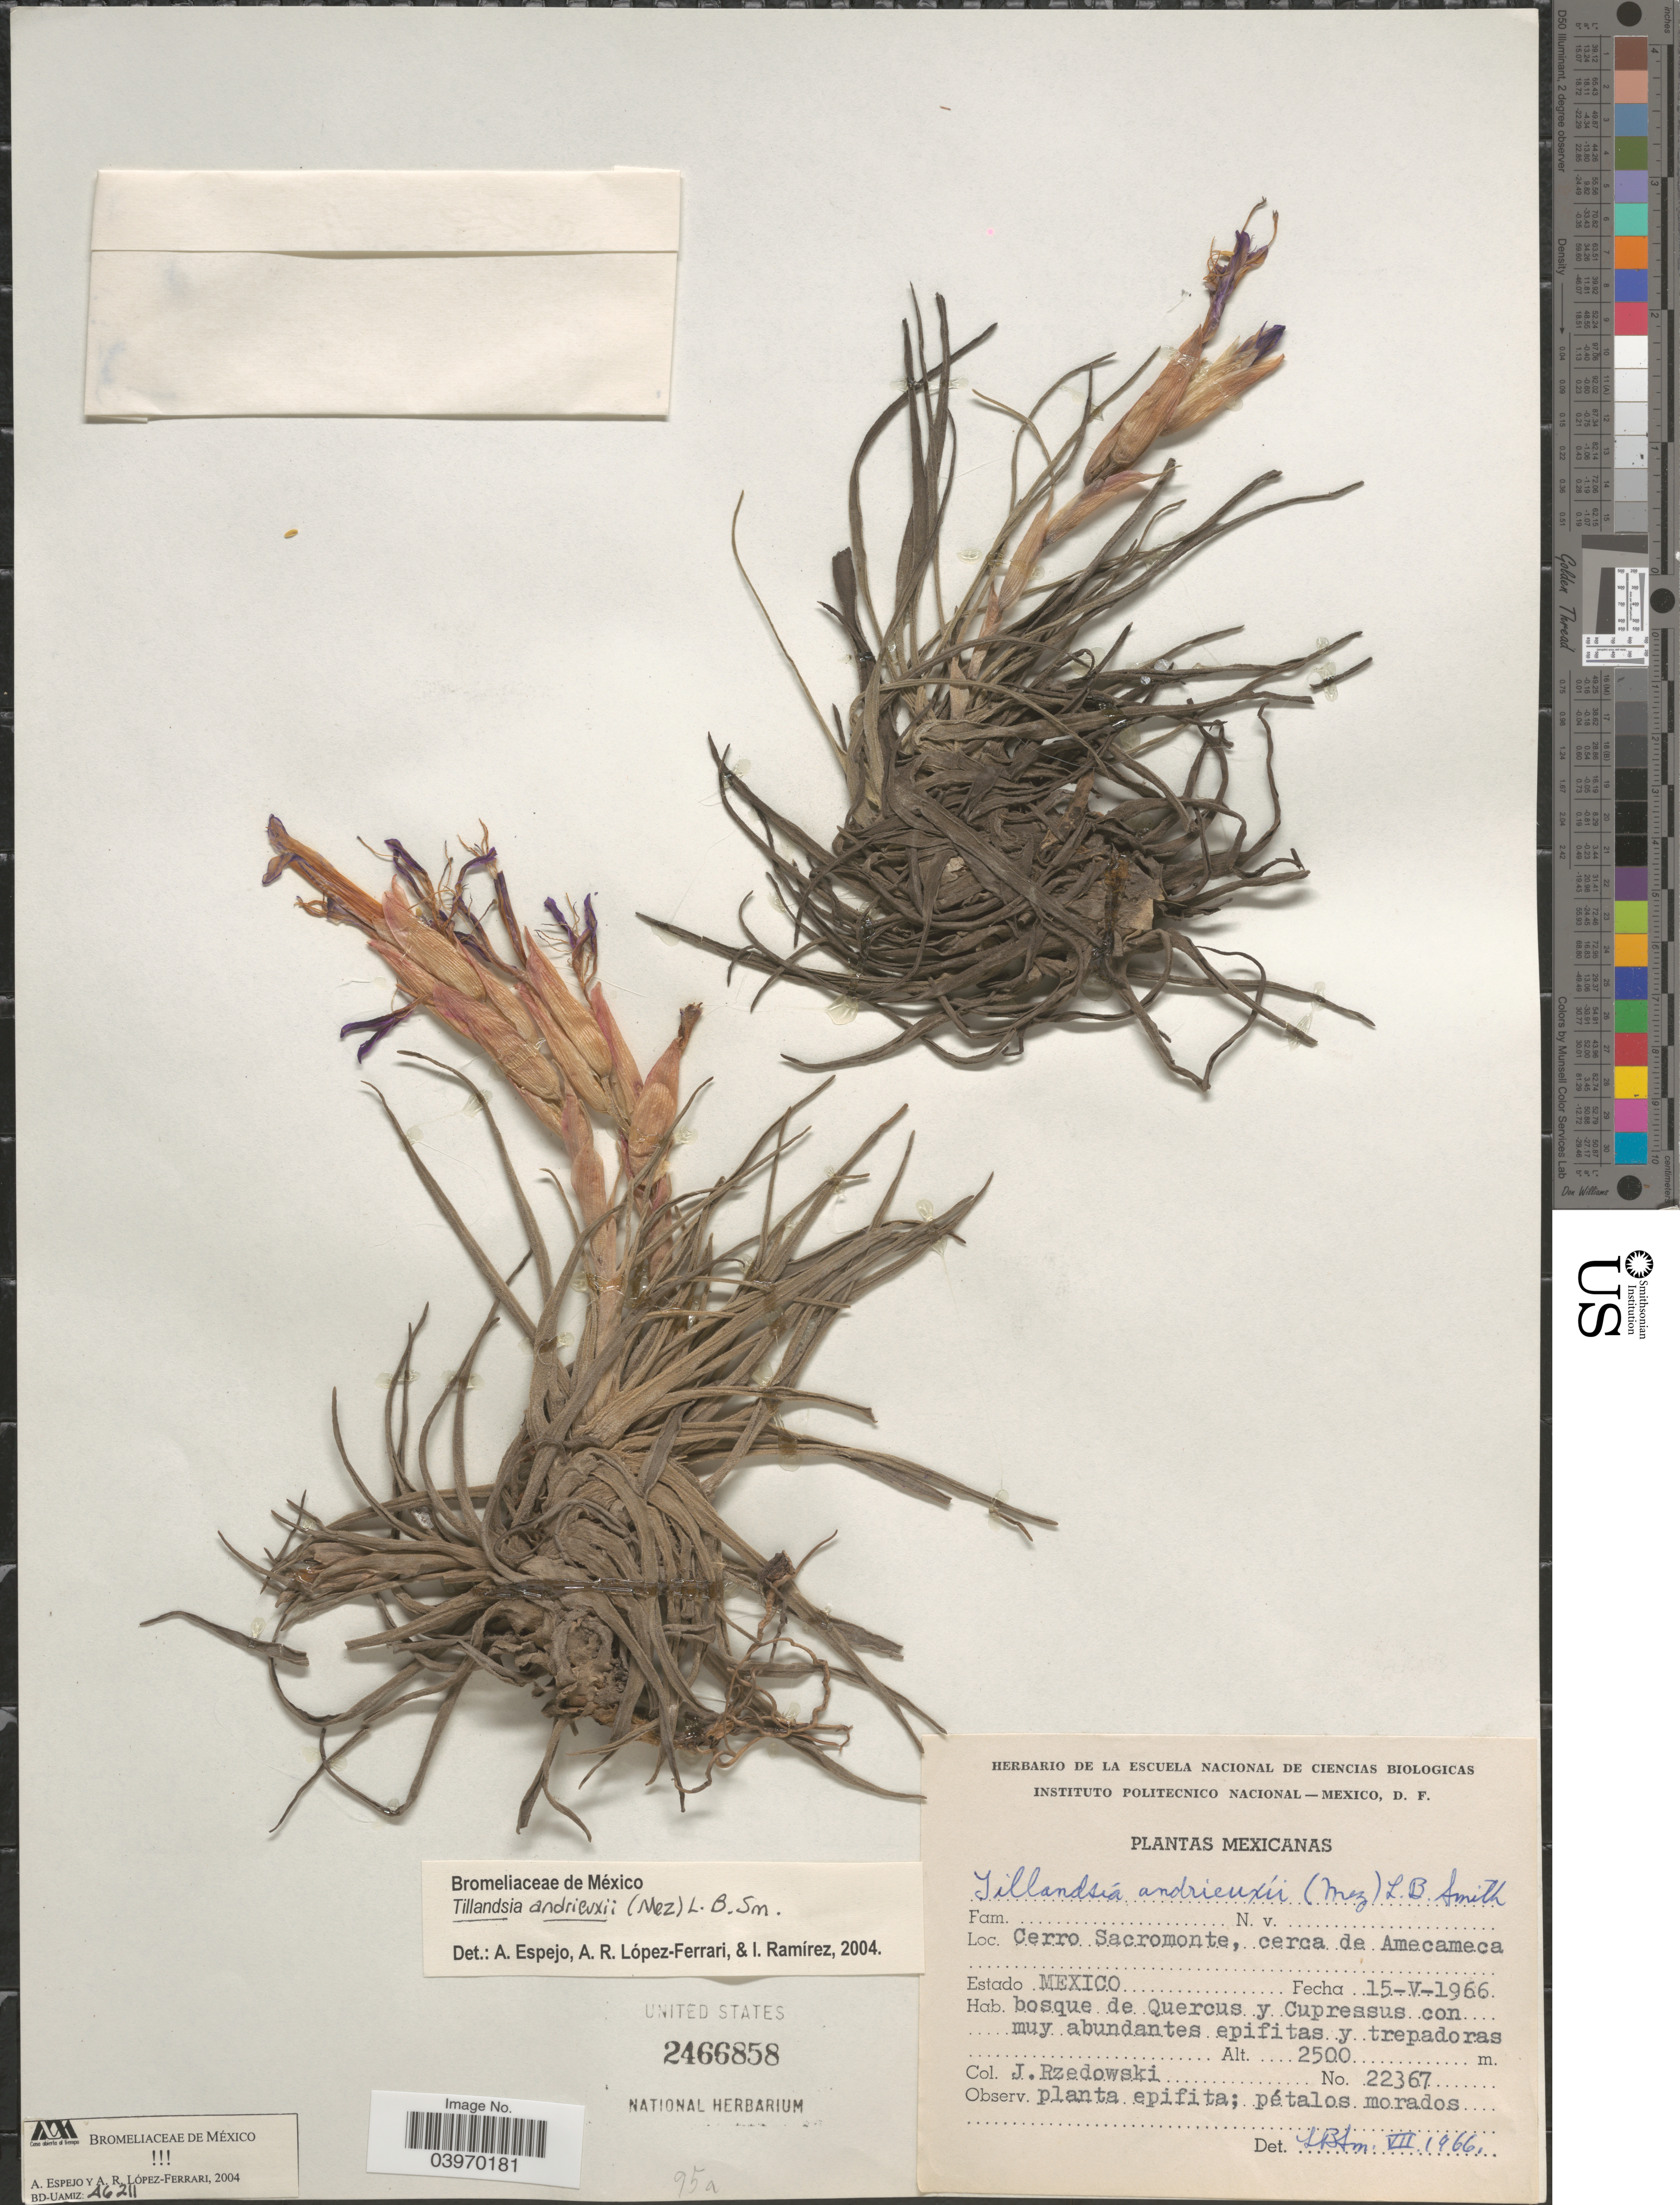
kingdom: Plantae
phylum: Tracheophyta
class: Liliopsida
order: Poales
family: Bromeliaceae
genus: Tillandsia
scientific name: Tillandsia andrieuxii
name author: (Mez) L.B. Sm.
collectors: J. Rzedowski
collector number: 22367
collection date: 1966-05-15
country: Mexico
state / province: México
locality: Cerro Sacromonte, cerca de Amecameca.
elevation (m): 2500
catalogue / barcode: US 2466858